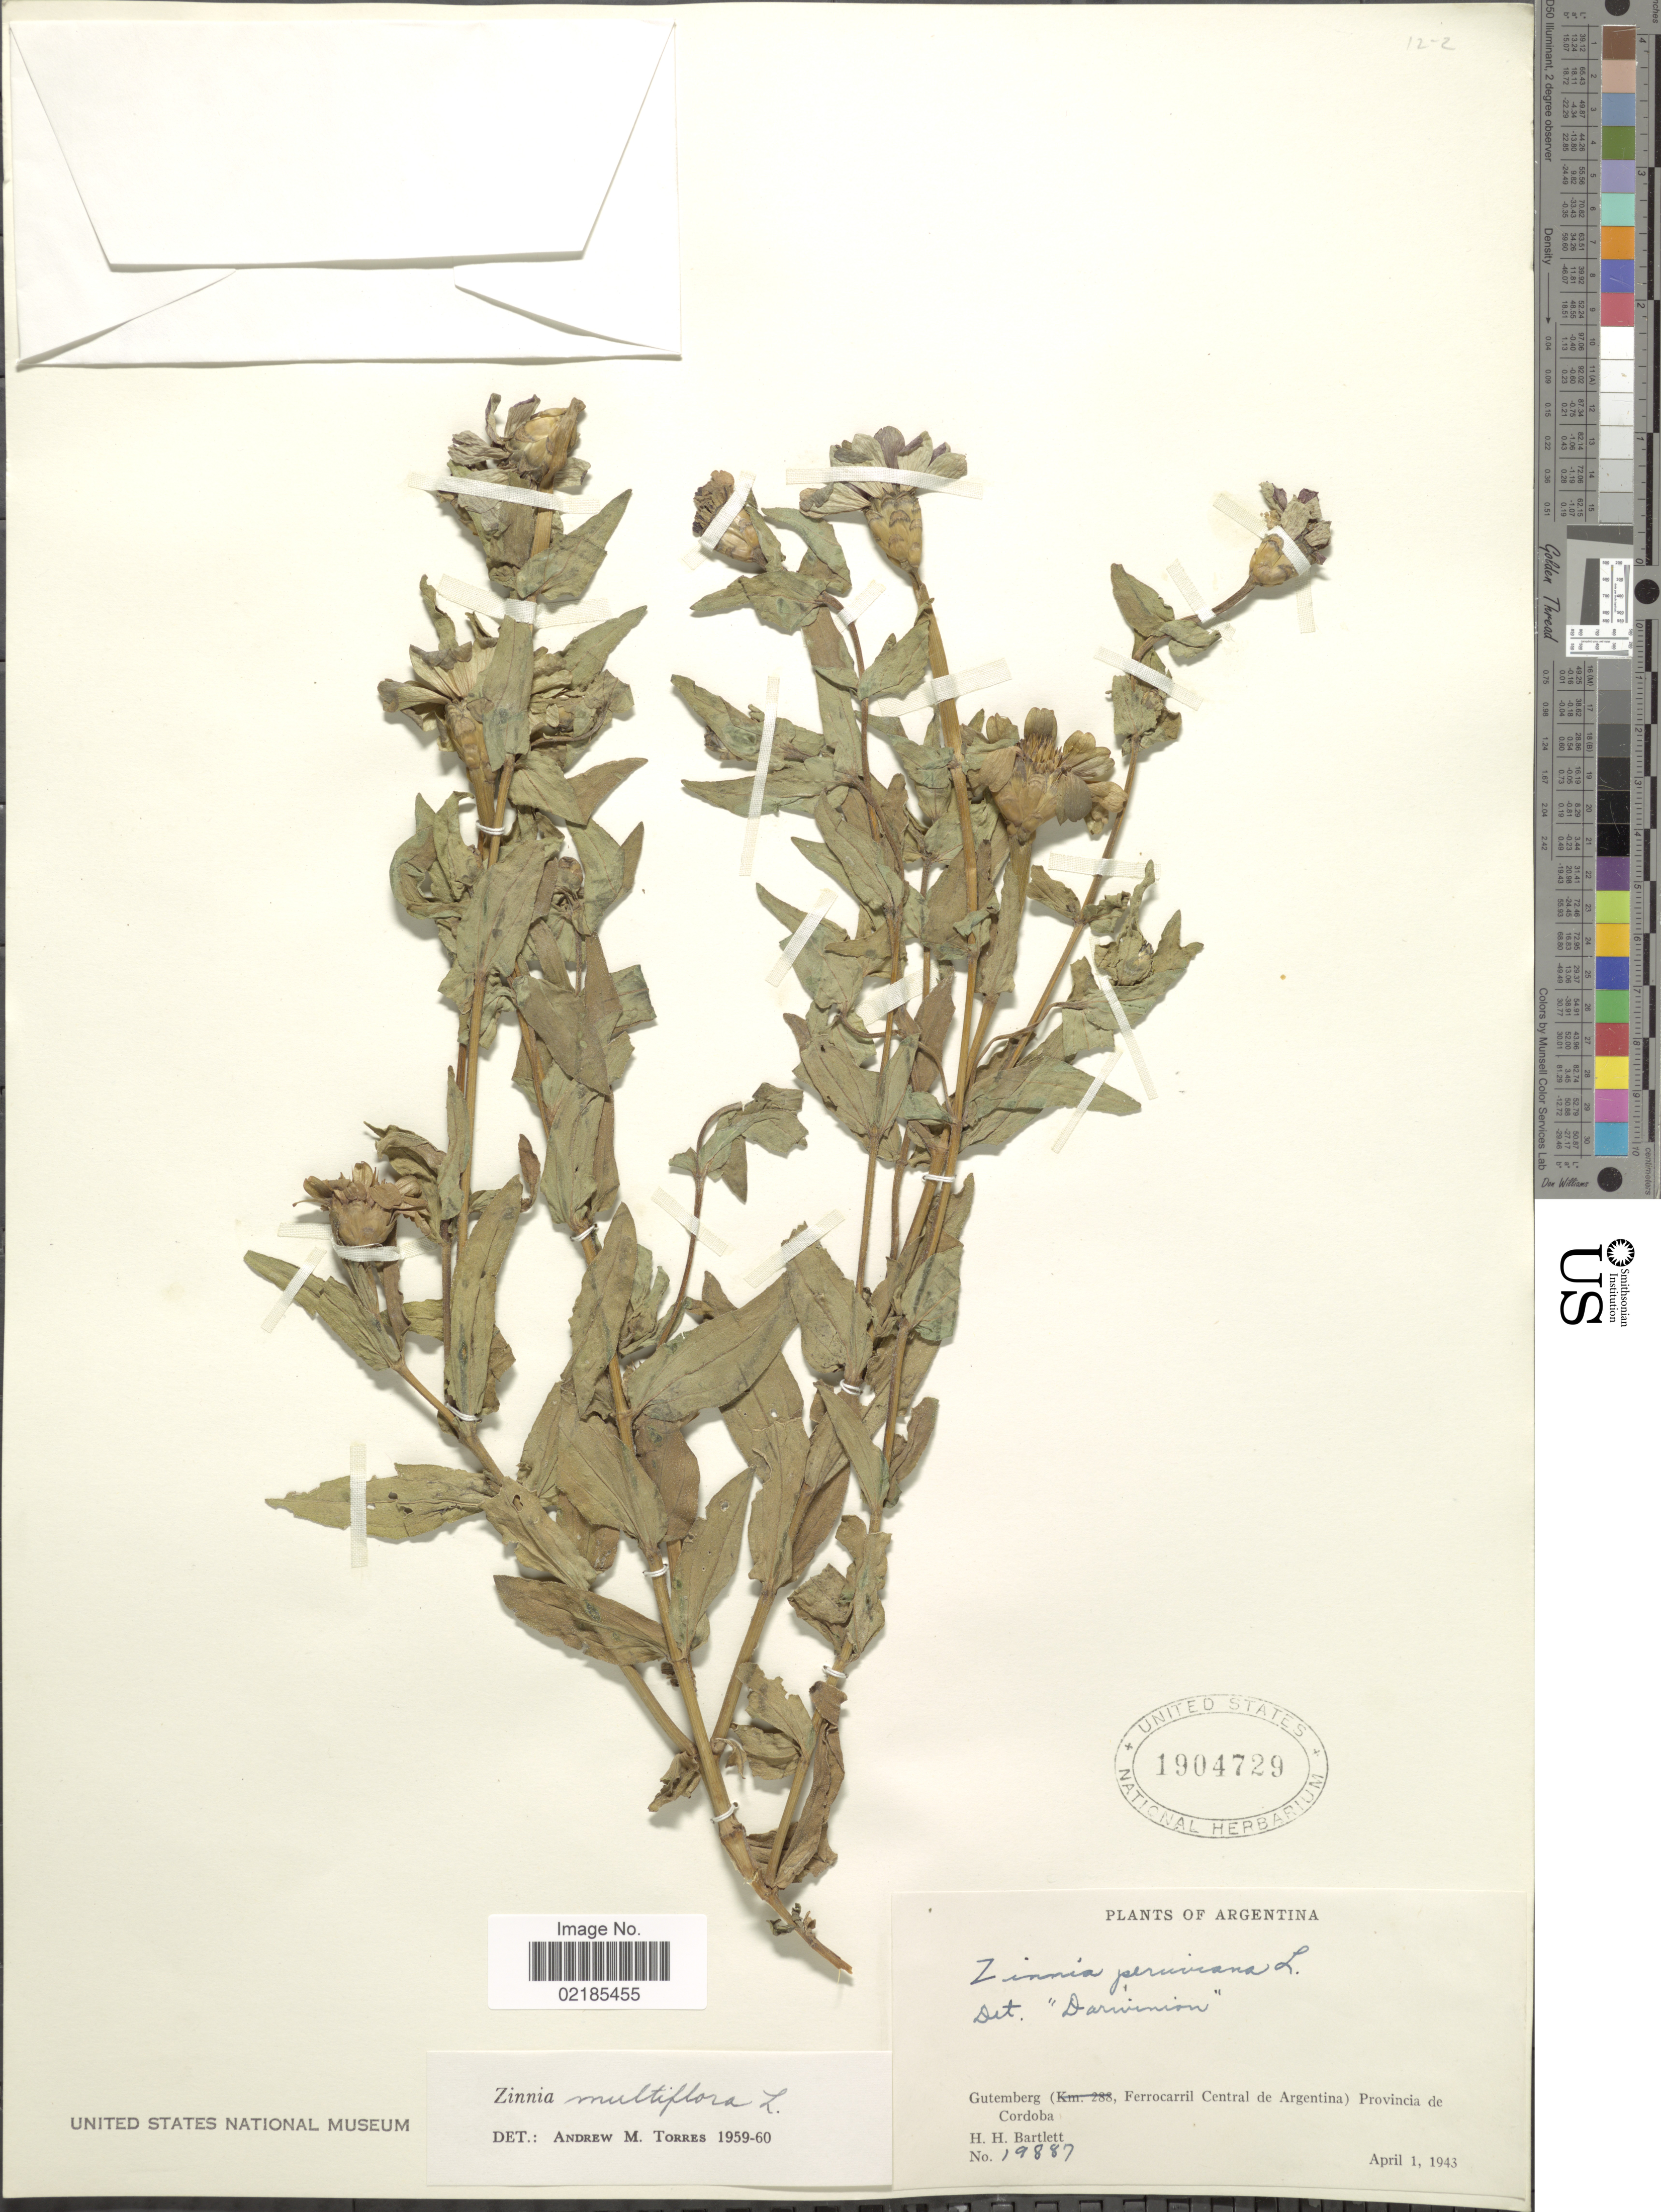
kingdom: Plantae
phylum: Tracheophyta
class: Magnoliopsida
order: Asterales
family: Asteraceae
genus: Zinnia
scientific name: Zinnia multiflora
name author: L.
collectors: H. H. Bartlett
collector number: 19887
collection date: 1943-04-01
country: Argentina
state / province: Cordoba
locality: Gutemberg (Ferrocarril Central de Argentina)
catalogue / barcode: US 1904729